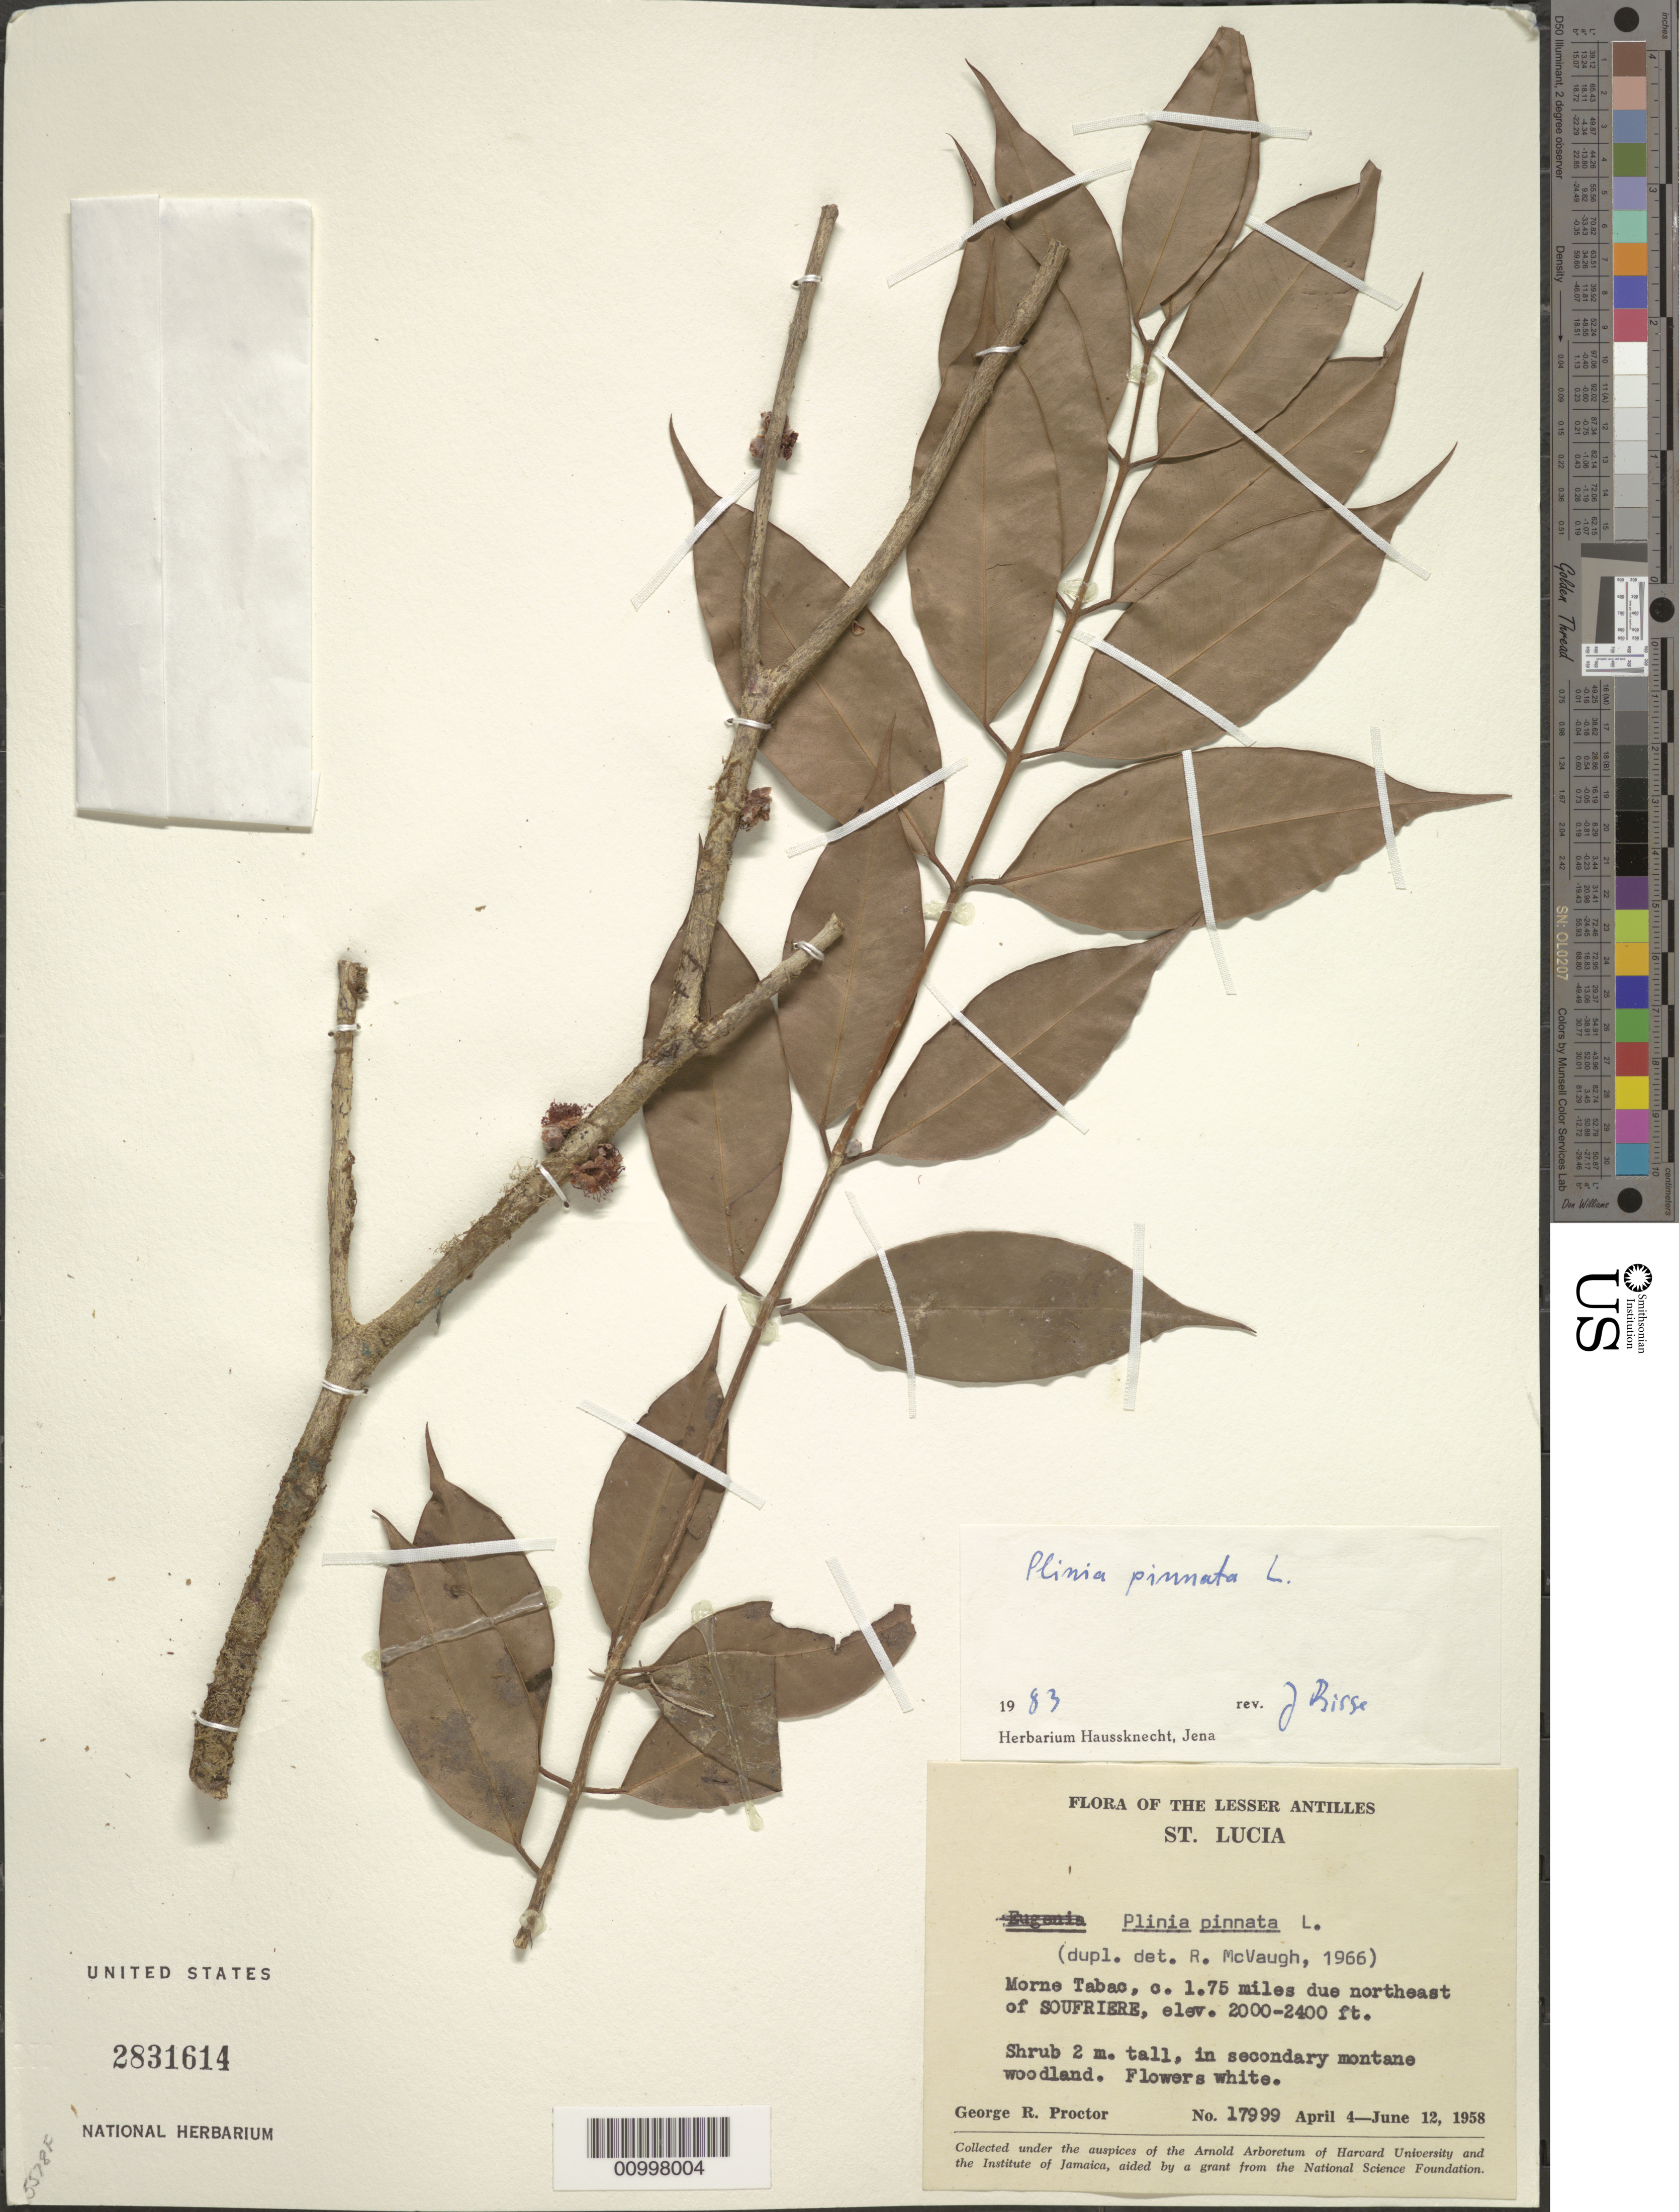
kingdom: Plantae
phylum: Tracheophyta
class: Magnoliopsida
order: Myrtales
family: Myrtaceae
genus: Plinia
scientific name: Plinia pinnata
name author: L.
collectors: G. R. Proctor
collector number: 17999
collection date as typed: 04 Apr 1958 to 12 Jun 1958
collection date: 1958-04-04/1958-06-12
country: St. Lucia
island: St. Lucia I.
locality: Morne Tabac, ca. 1.75 miles due northeast of SOUFRIERE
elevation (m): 610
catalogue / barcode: US 2831614